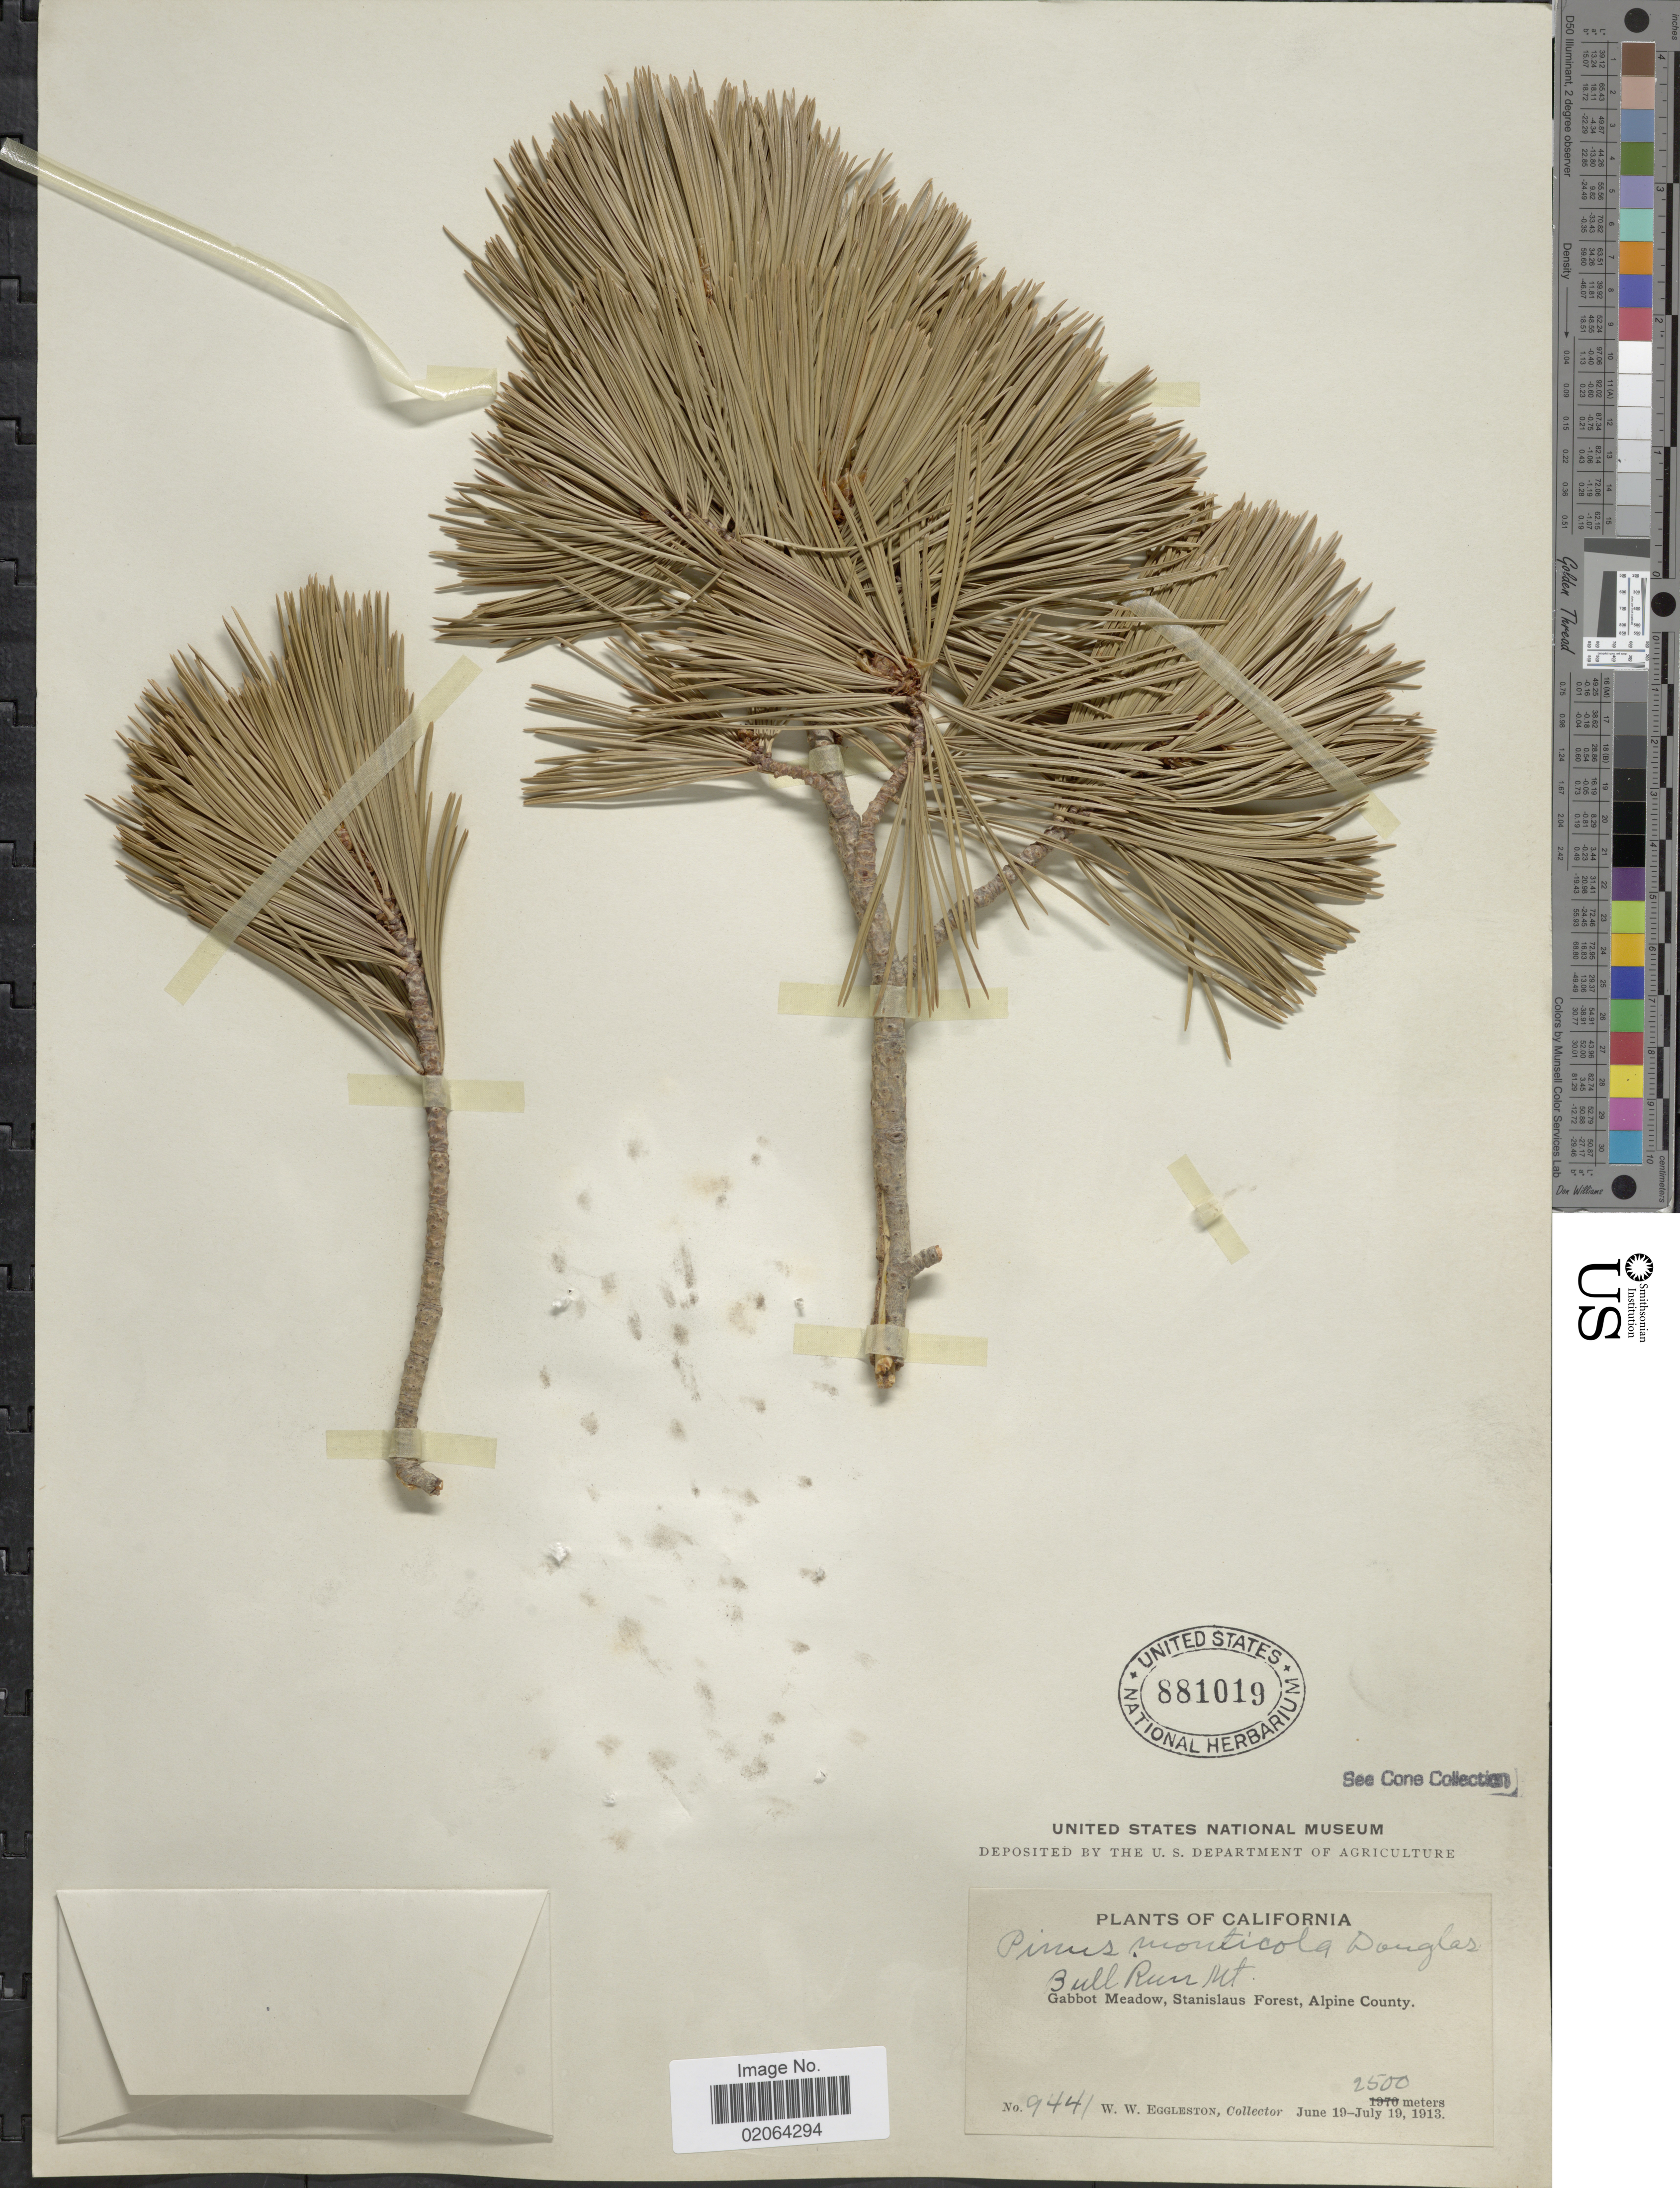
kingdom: Plantae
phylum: Tracheophyta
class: Pinopsida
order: Pinales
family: Pinaceae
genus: Pinus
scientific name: Pinus monticola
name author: Douglas ex D. Don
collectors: W. W. Eggleston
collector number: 9441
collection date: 1913-06-19/1913-07-19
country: United States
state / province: California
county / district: Alpine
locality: California, Bull Run Mt. Sabbot Meadow, Stanishaus Forest, Alpine County.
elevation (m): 2500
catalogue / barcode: US 881019